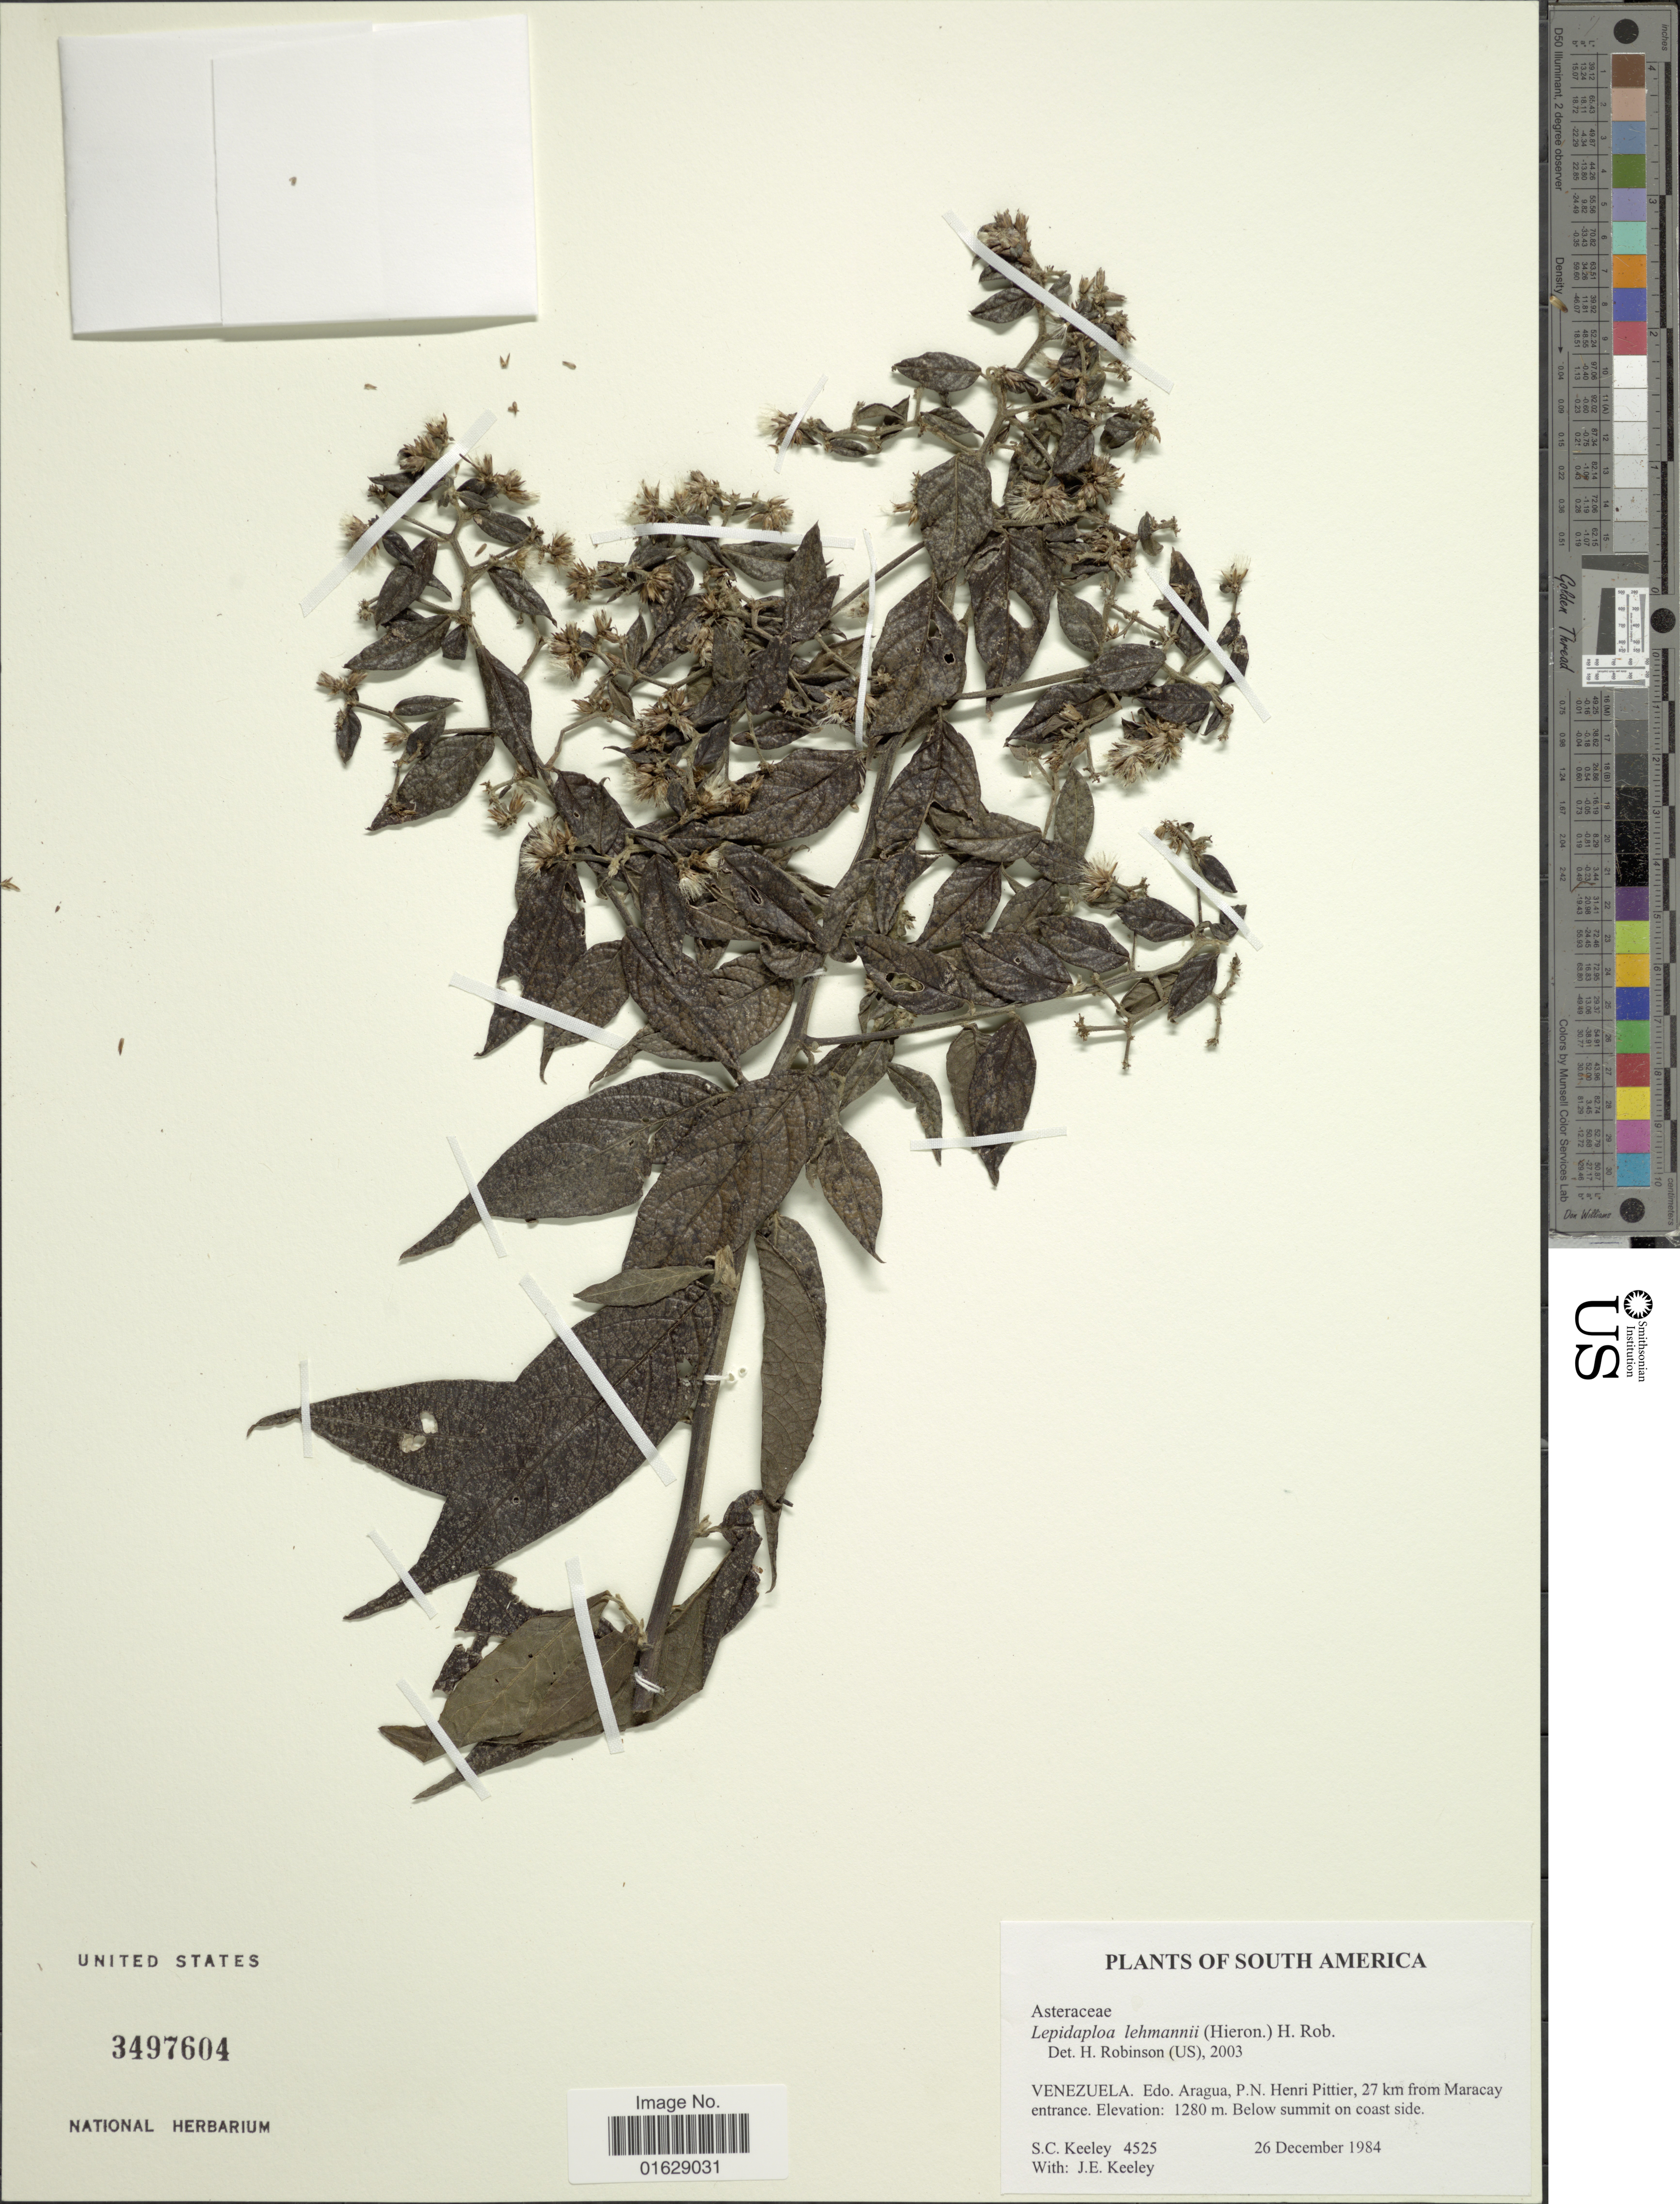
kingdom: Plantae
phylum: Tracheophyta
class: Magnoliopsida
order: Asterales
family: Asteraceae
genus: Lepidaploa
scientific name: Lepidaploa lehmannii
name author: (Hieron.) H. Rob.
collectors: S. C. Keeley & J. E. Keeley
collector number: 4525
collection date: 1984-12-26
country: Venezuela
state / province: Aragua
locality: Edo. Aragua, P.N. Henri Pittier , 27 km from Maracay entrance.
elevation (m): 1280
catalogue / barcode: US 3497604